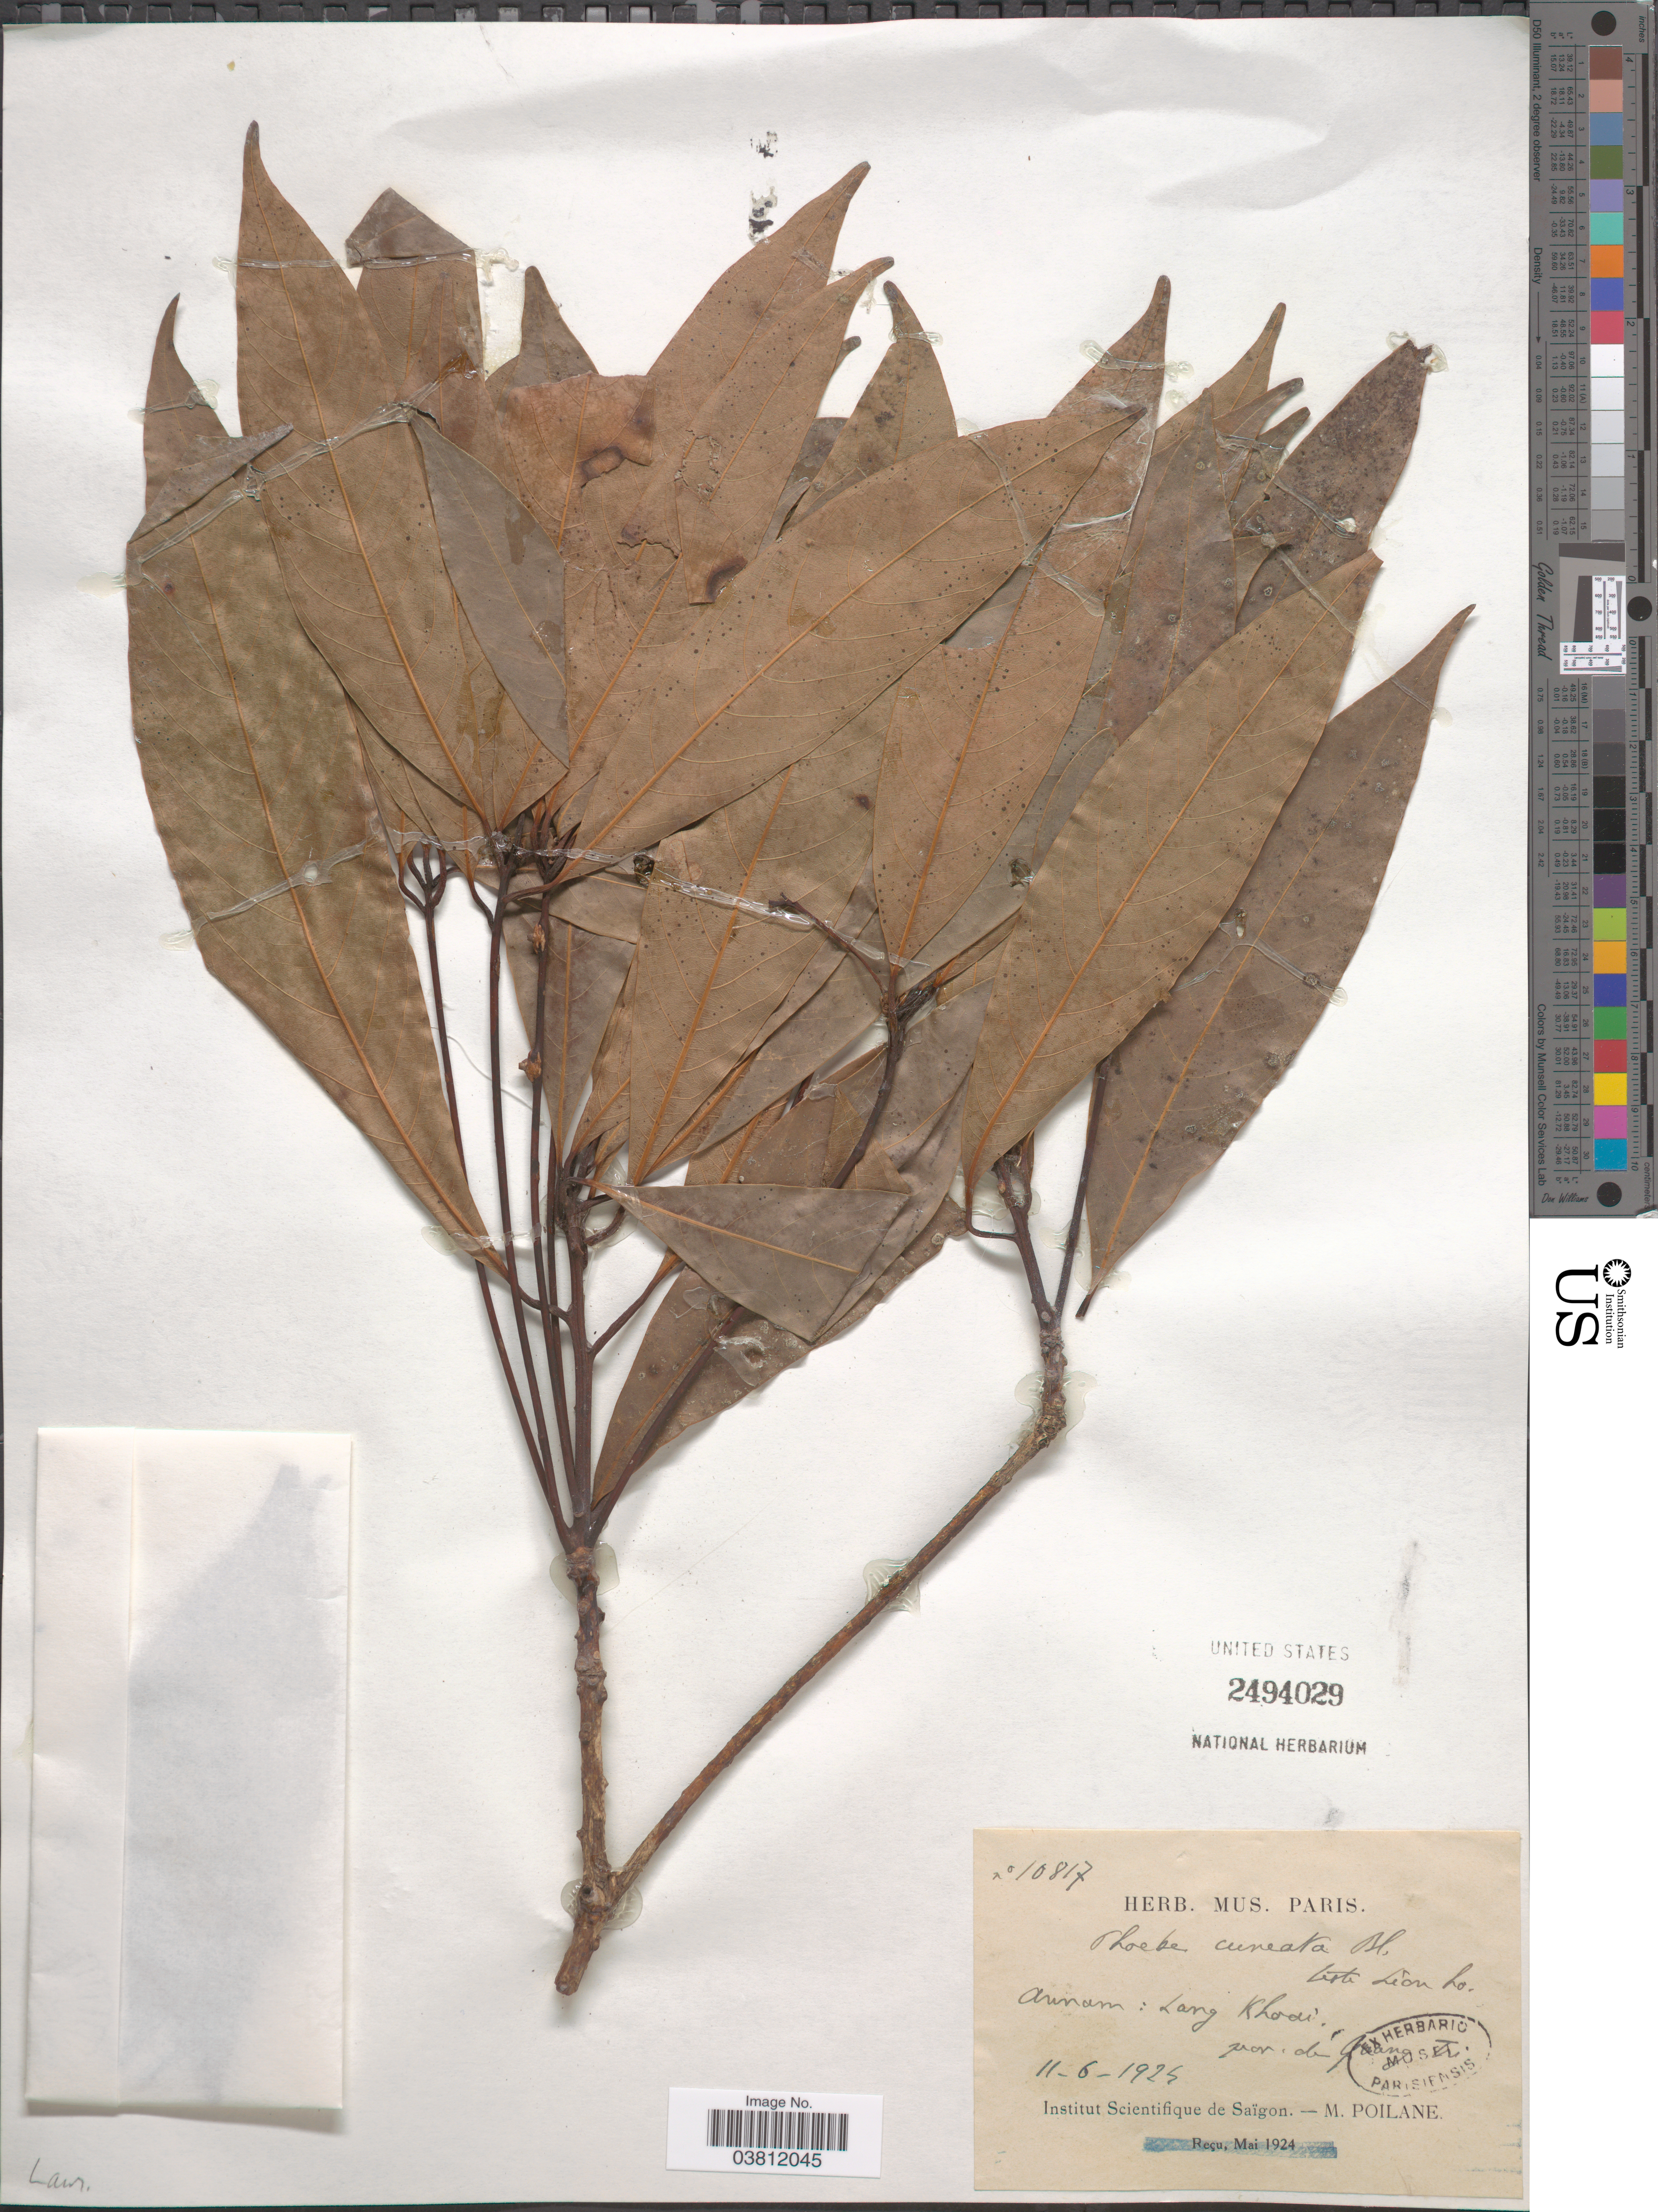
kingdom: Plantae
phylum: Tracheophyta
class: Magnoliopsida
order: Laurales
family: Lauraceae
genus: Phoebe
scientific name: Phoebe macrophylla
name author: Blume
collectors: M. Poilane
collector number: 10817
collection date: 1924-06-11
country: Vietnam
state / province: Quang Tri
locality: Annam: Lang Khoai prov de Quang Tri.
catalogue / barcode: US 2494029